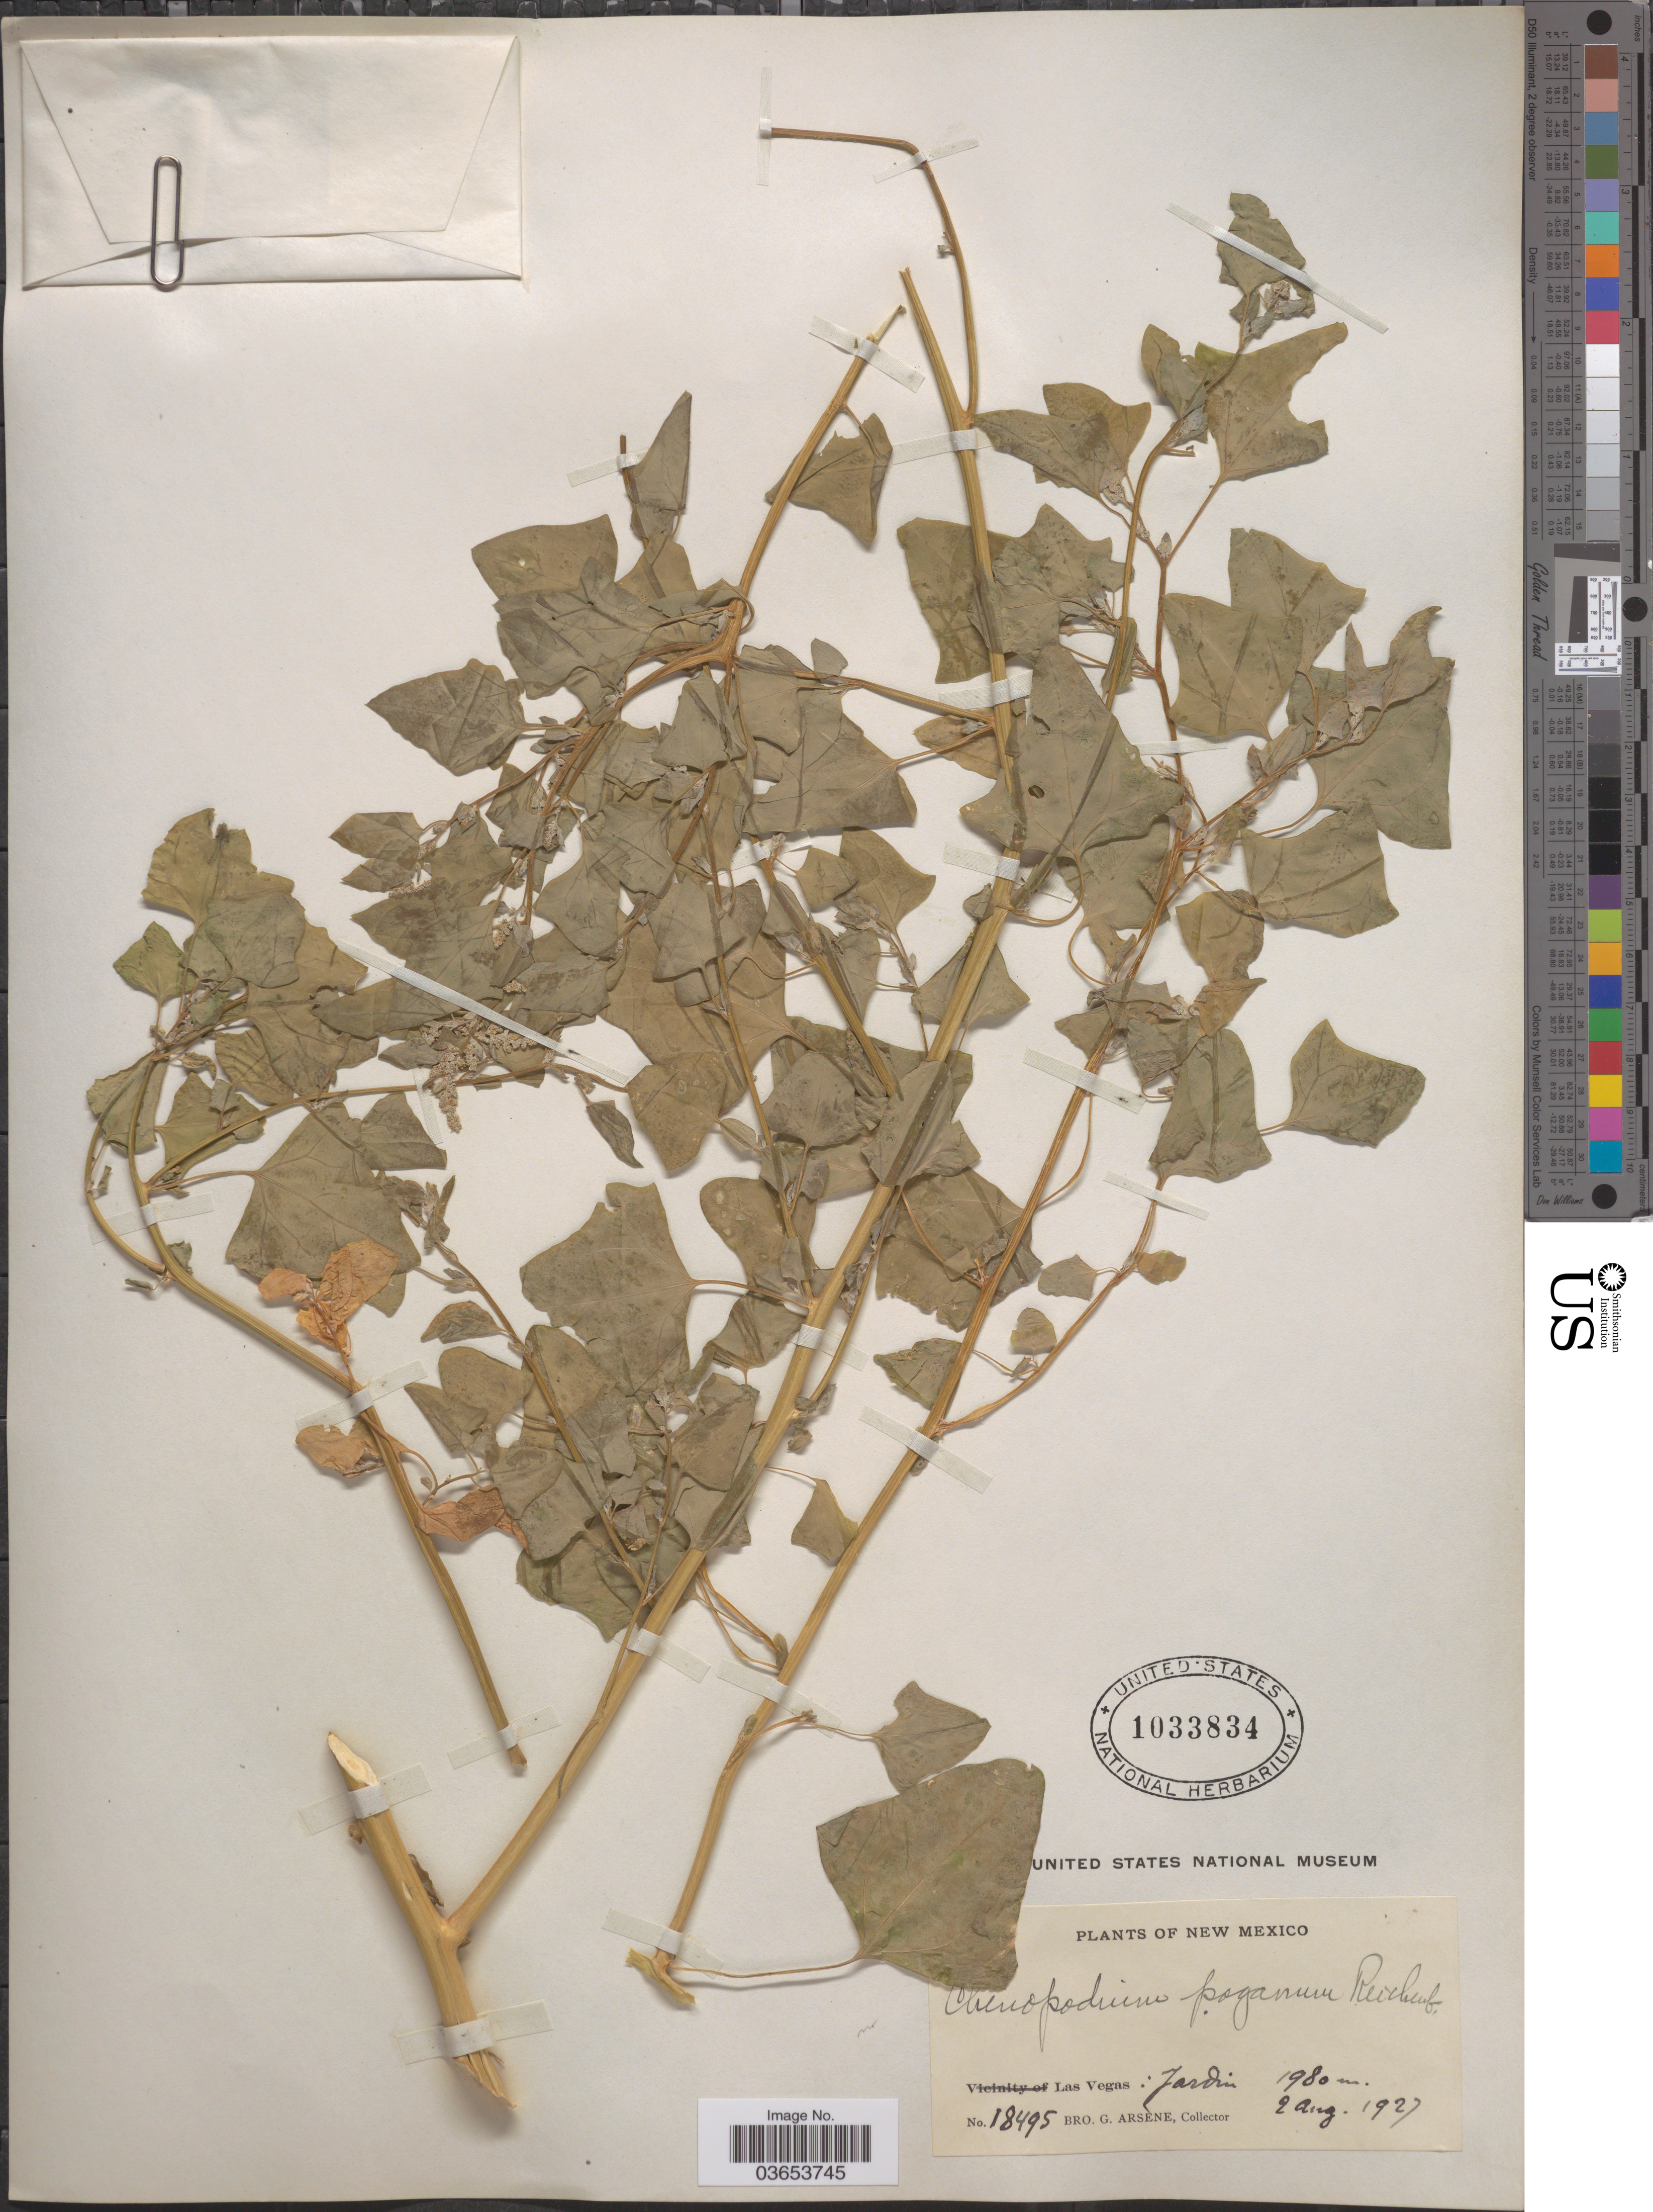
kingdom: Plantae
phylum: Tracheophyta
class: Magnoliopsida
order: Caryophyllales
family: Amaranthaceae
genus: Chenopodium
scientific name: Chenopodium paganum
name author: Rchb.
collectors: Bro. G. Arsène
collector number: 18495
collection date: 1927-08-02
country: United States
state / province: New Mexico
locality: Las Vegas: Jardin.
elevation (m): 1980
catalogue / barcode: US 1033834